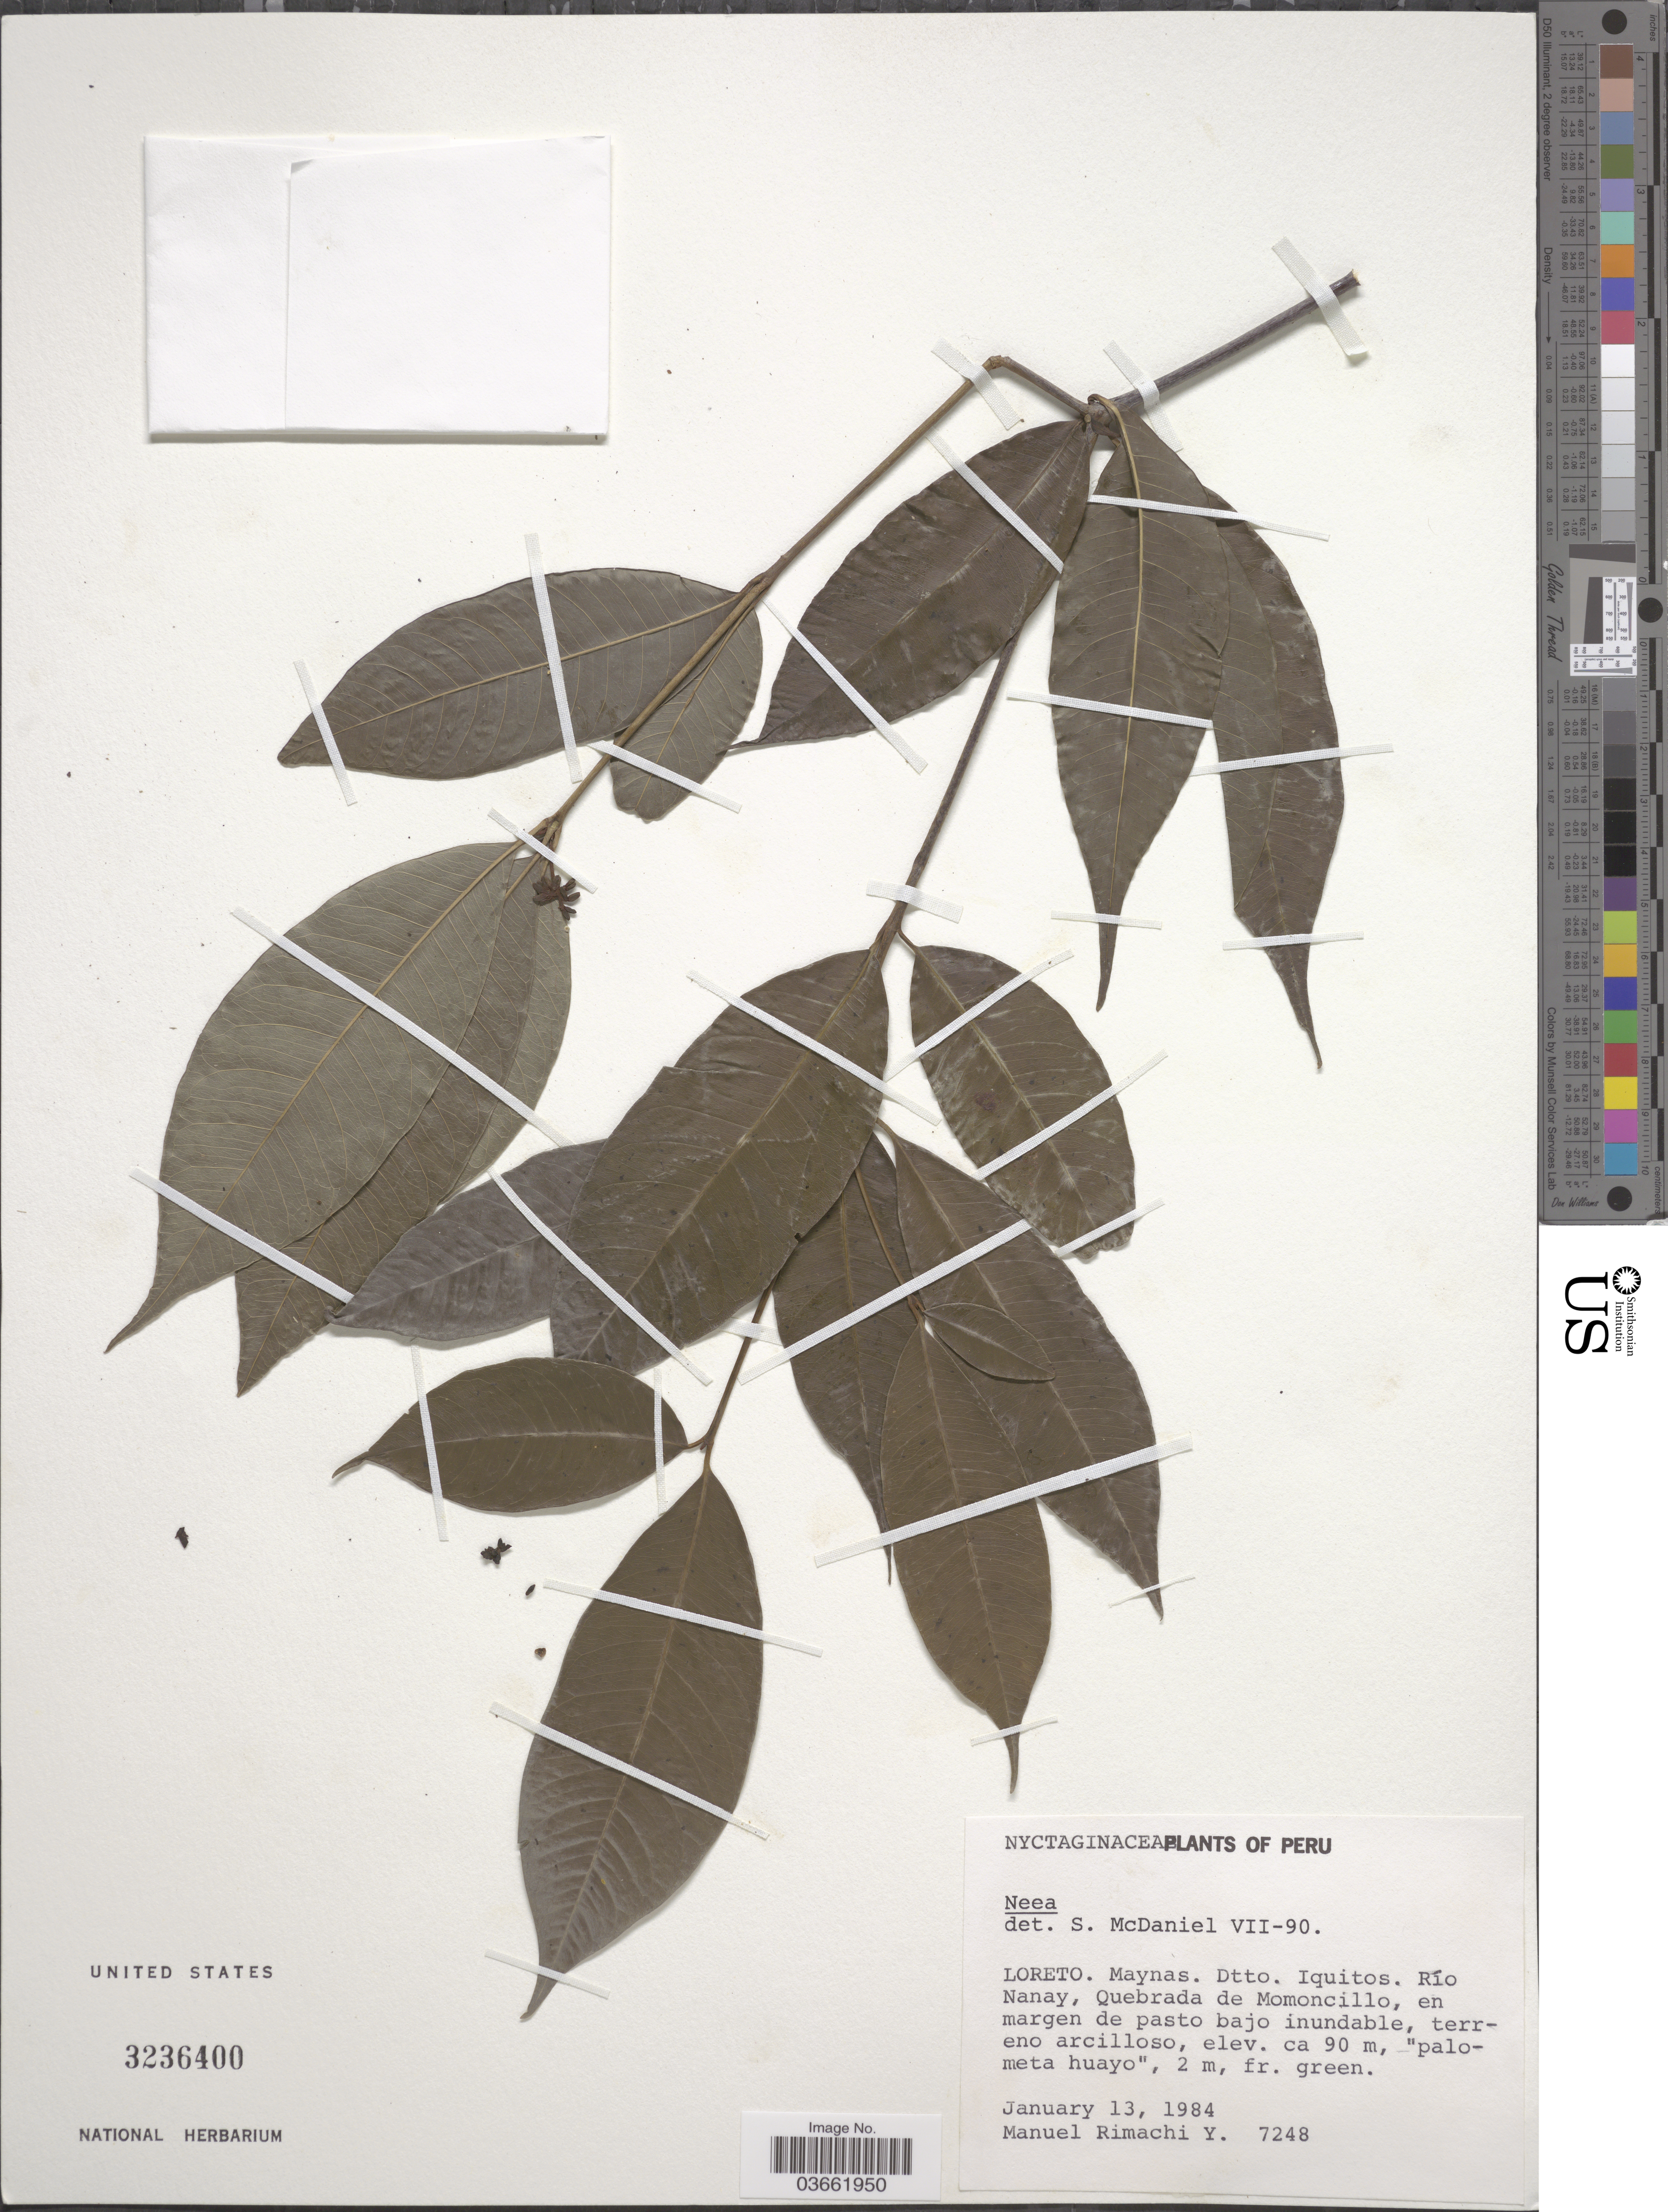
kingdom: Plantae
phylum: Tracheophyta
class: Magnoliopsida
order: Caryophyllales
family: Nyctaginaceae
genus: Neea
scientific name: Neea sp.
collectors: M. Rimachi Y.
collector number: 7248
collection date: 1984-01-13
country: Peru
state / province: Loreto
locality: Maynas. Dtto. Iquitos. Río Nanay, Quebrada de Momoncillo.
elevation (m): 90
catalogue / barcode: US 3236400